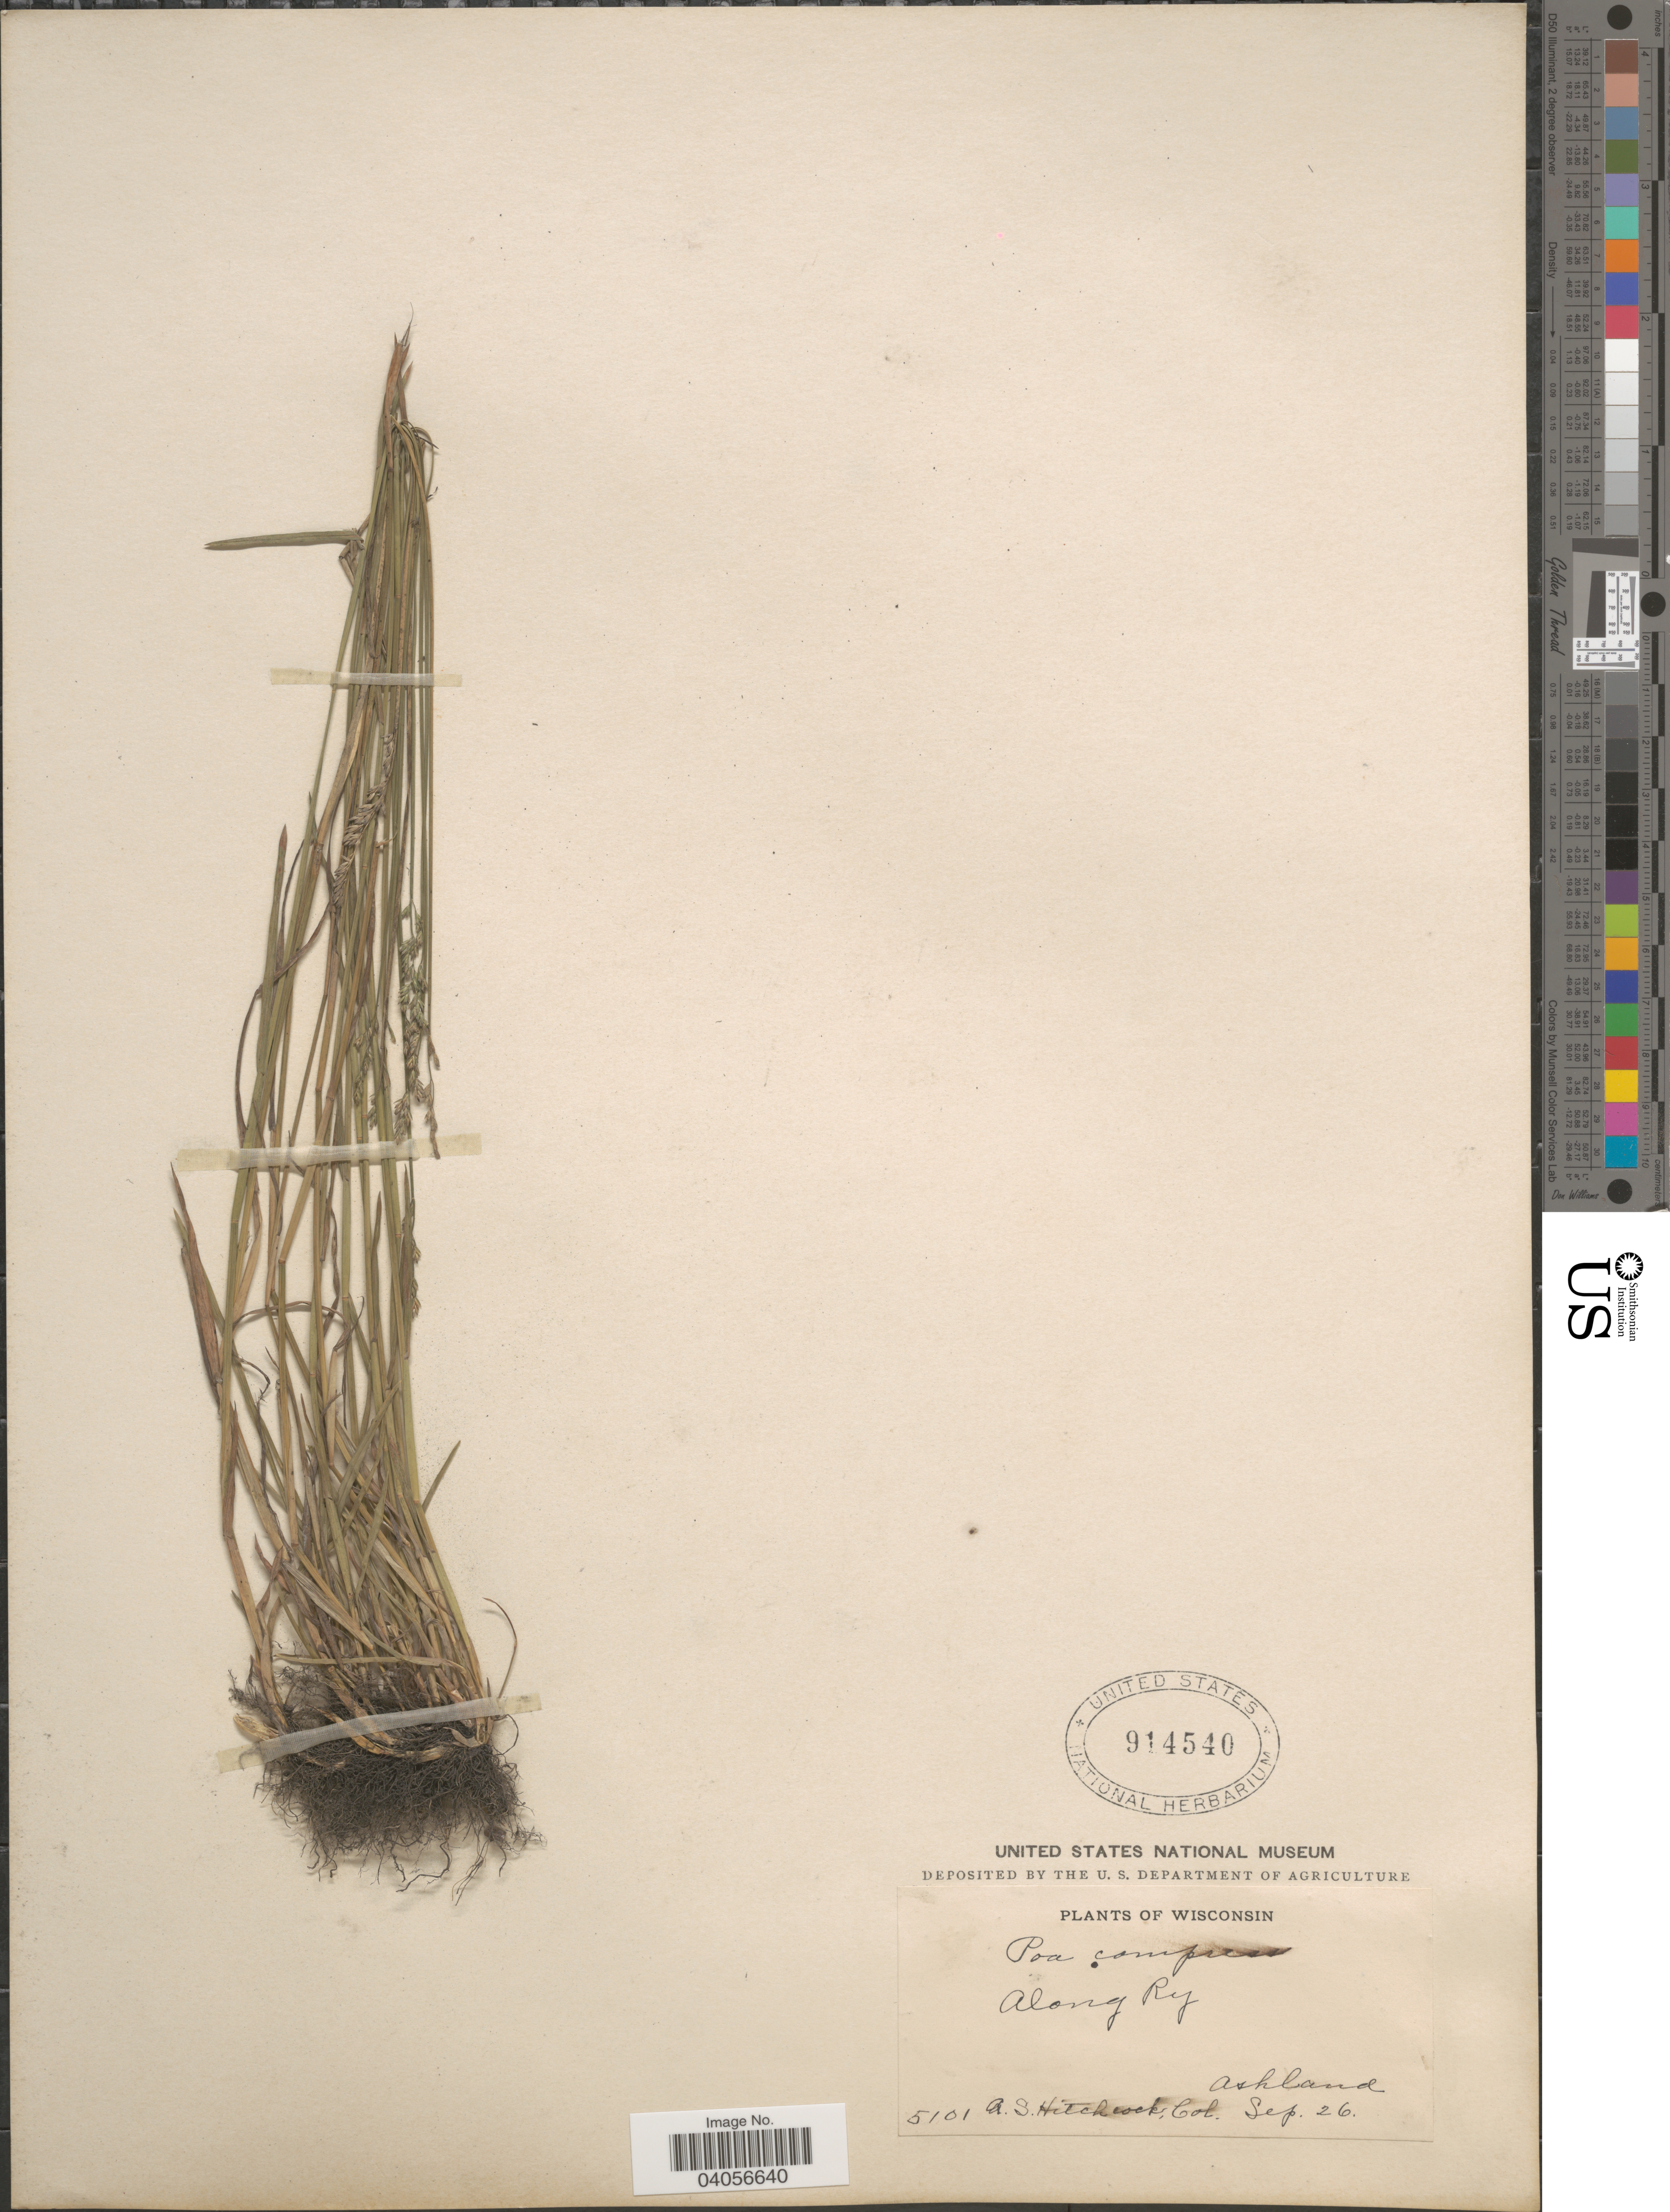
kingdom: Plantae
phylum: Tracheophyta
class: Liliopsida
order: Poales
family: Poaceae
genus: Poa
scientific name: Poa compressa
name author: L.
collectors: A. S. Hitchcock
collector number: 5101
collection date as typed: Transcribed d/m/y: /9/26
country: United States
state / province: Wisconsin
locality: Along Ry. Ashland.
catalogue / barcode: US 914540